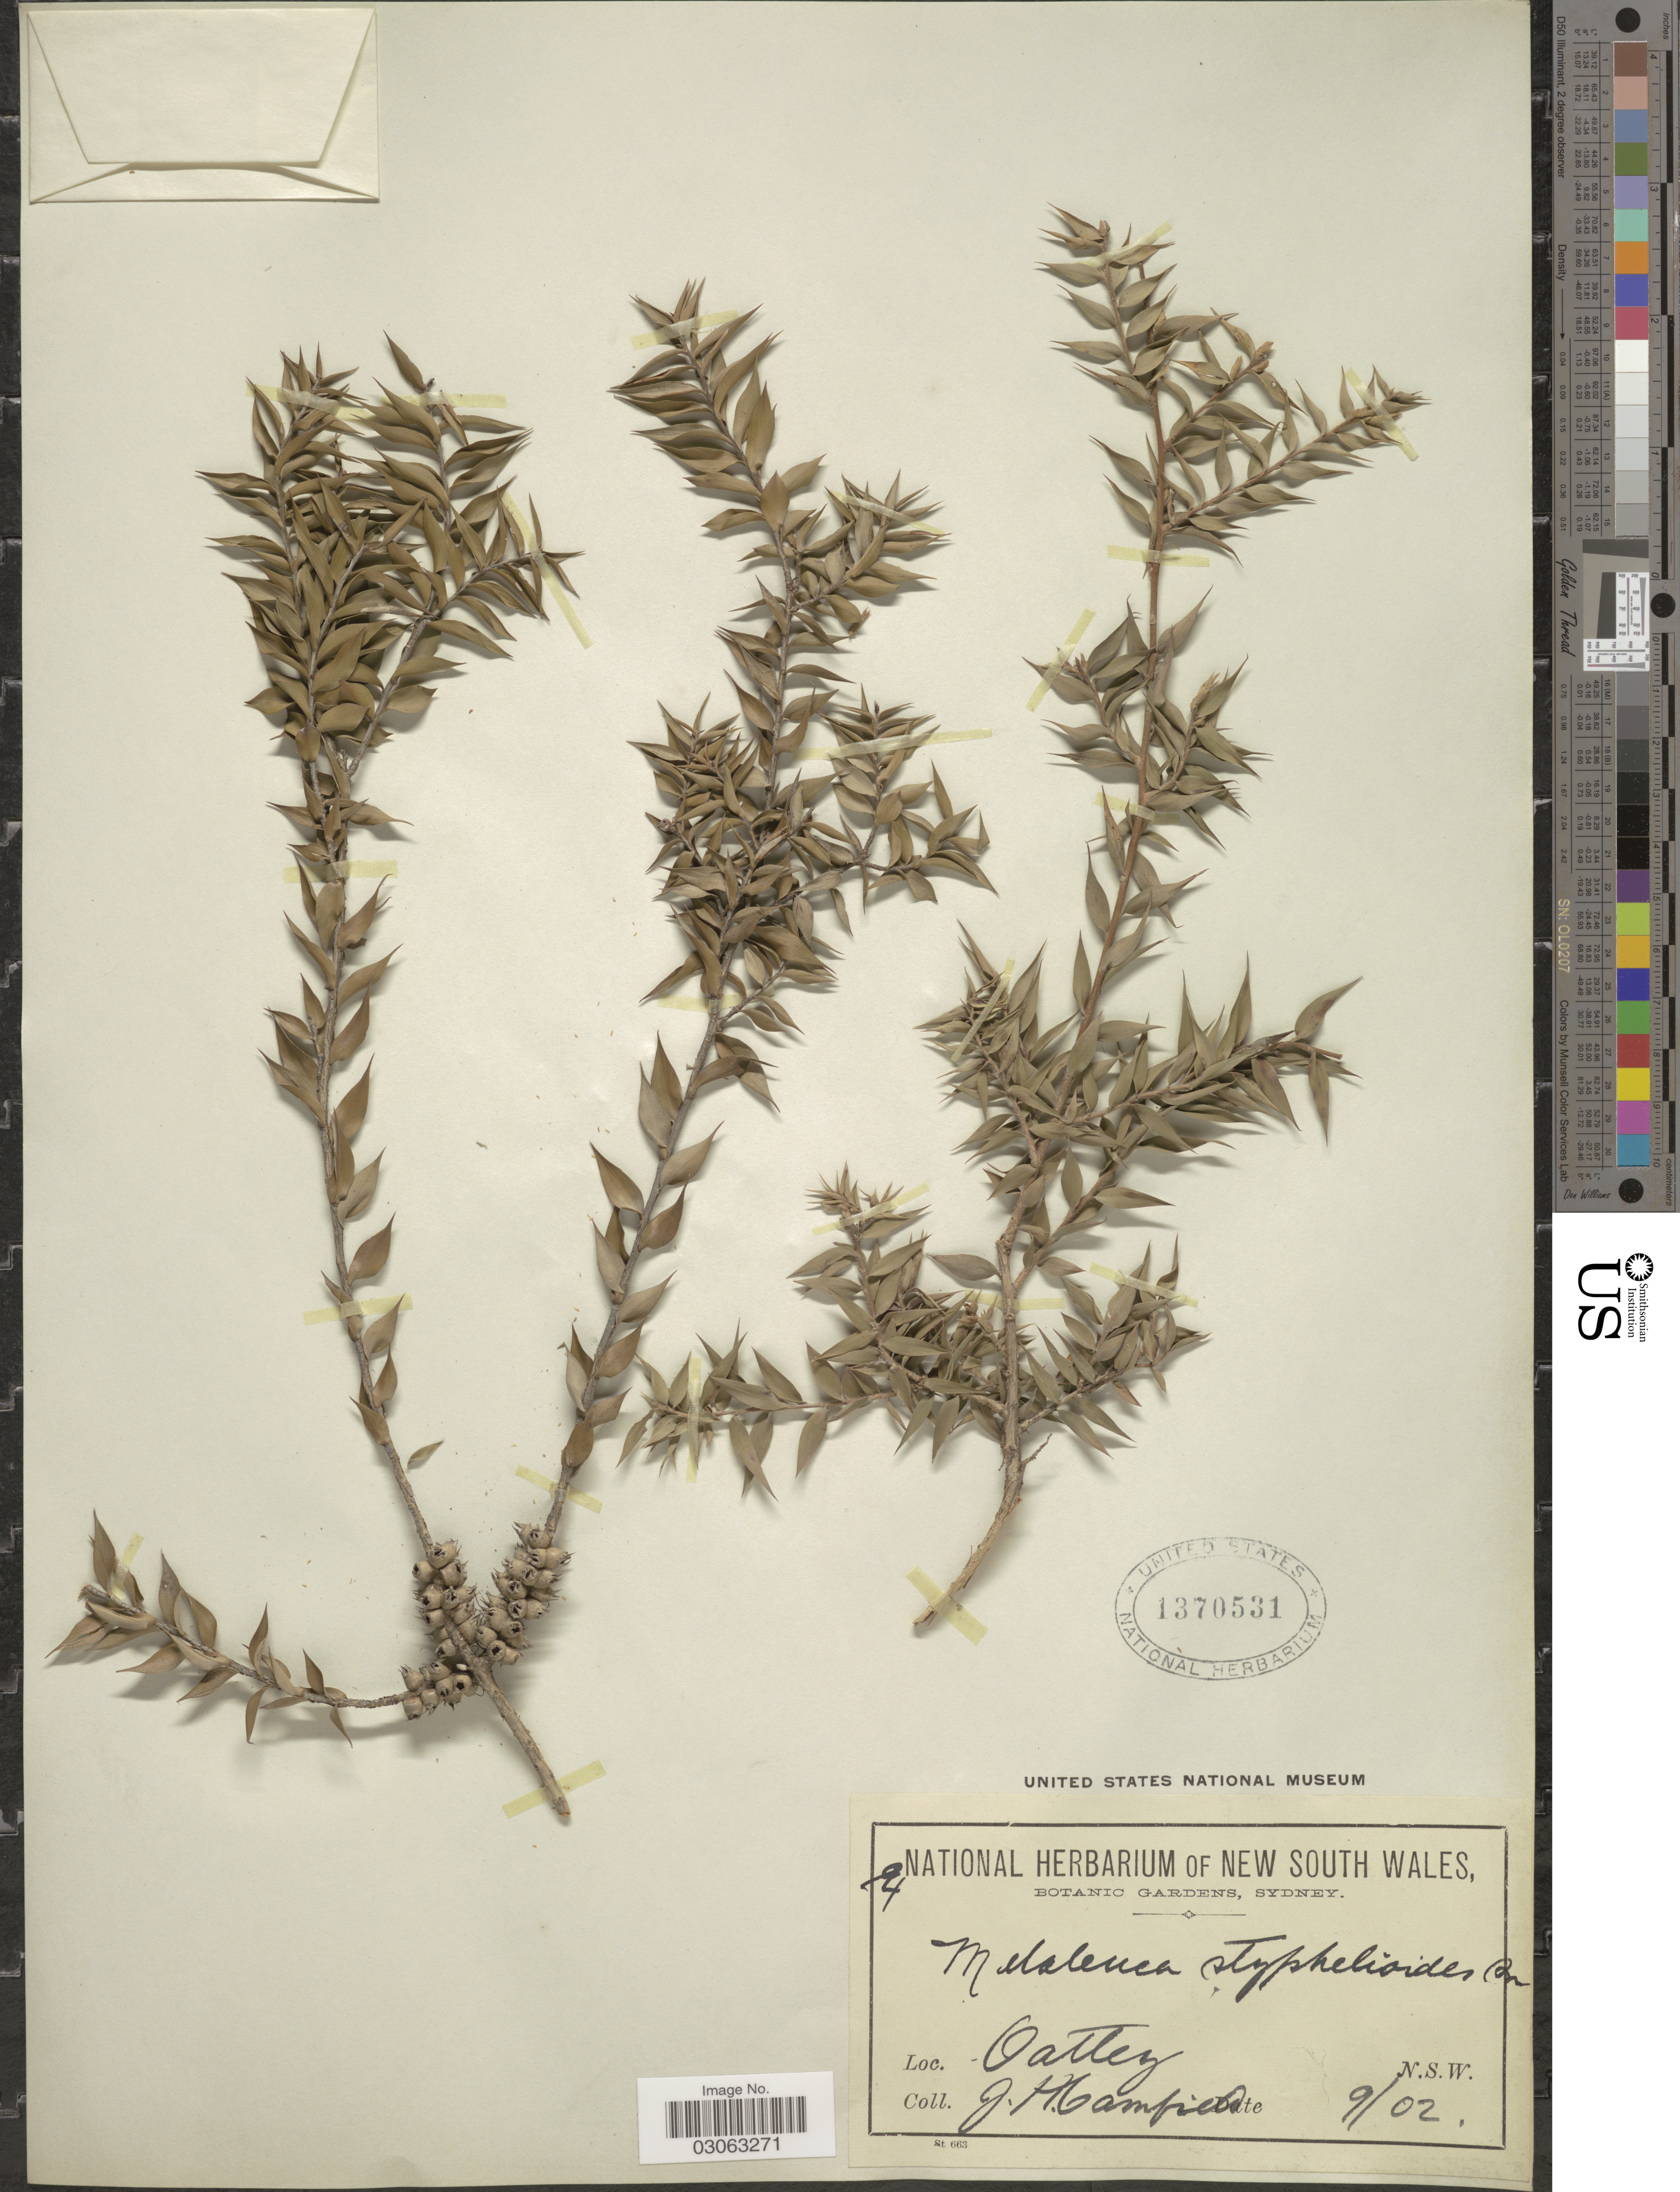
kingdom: Plantae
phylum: Tracheophyta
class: Magnoliopsida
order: Myrtales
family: Myrtaceae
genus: Melaleuca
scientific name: Melaleuca styphelioides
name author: Sm.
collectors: J. Camfield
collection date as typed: Transcribed d/m/y: /9/2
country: Australia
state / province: New South Wales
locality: Oatley. N.S.W.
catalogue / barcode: US 1370531